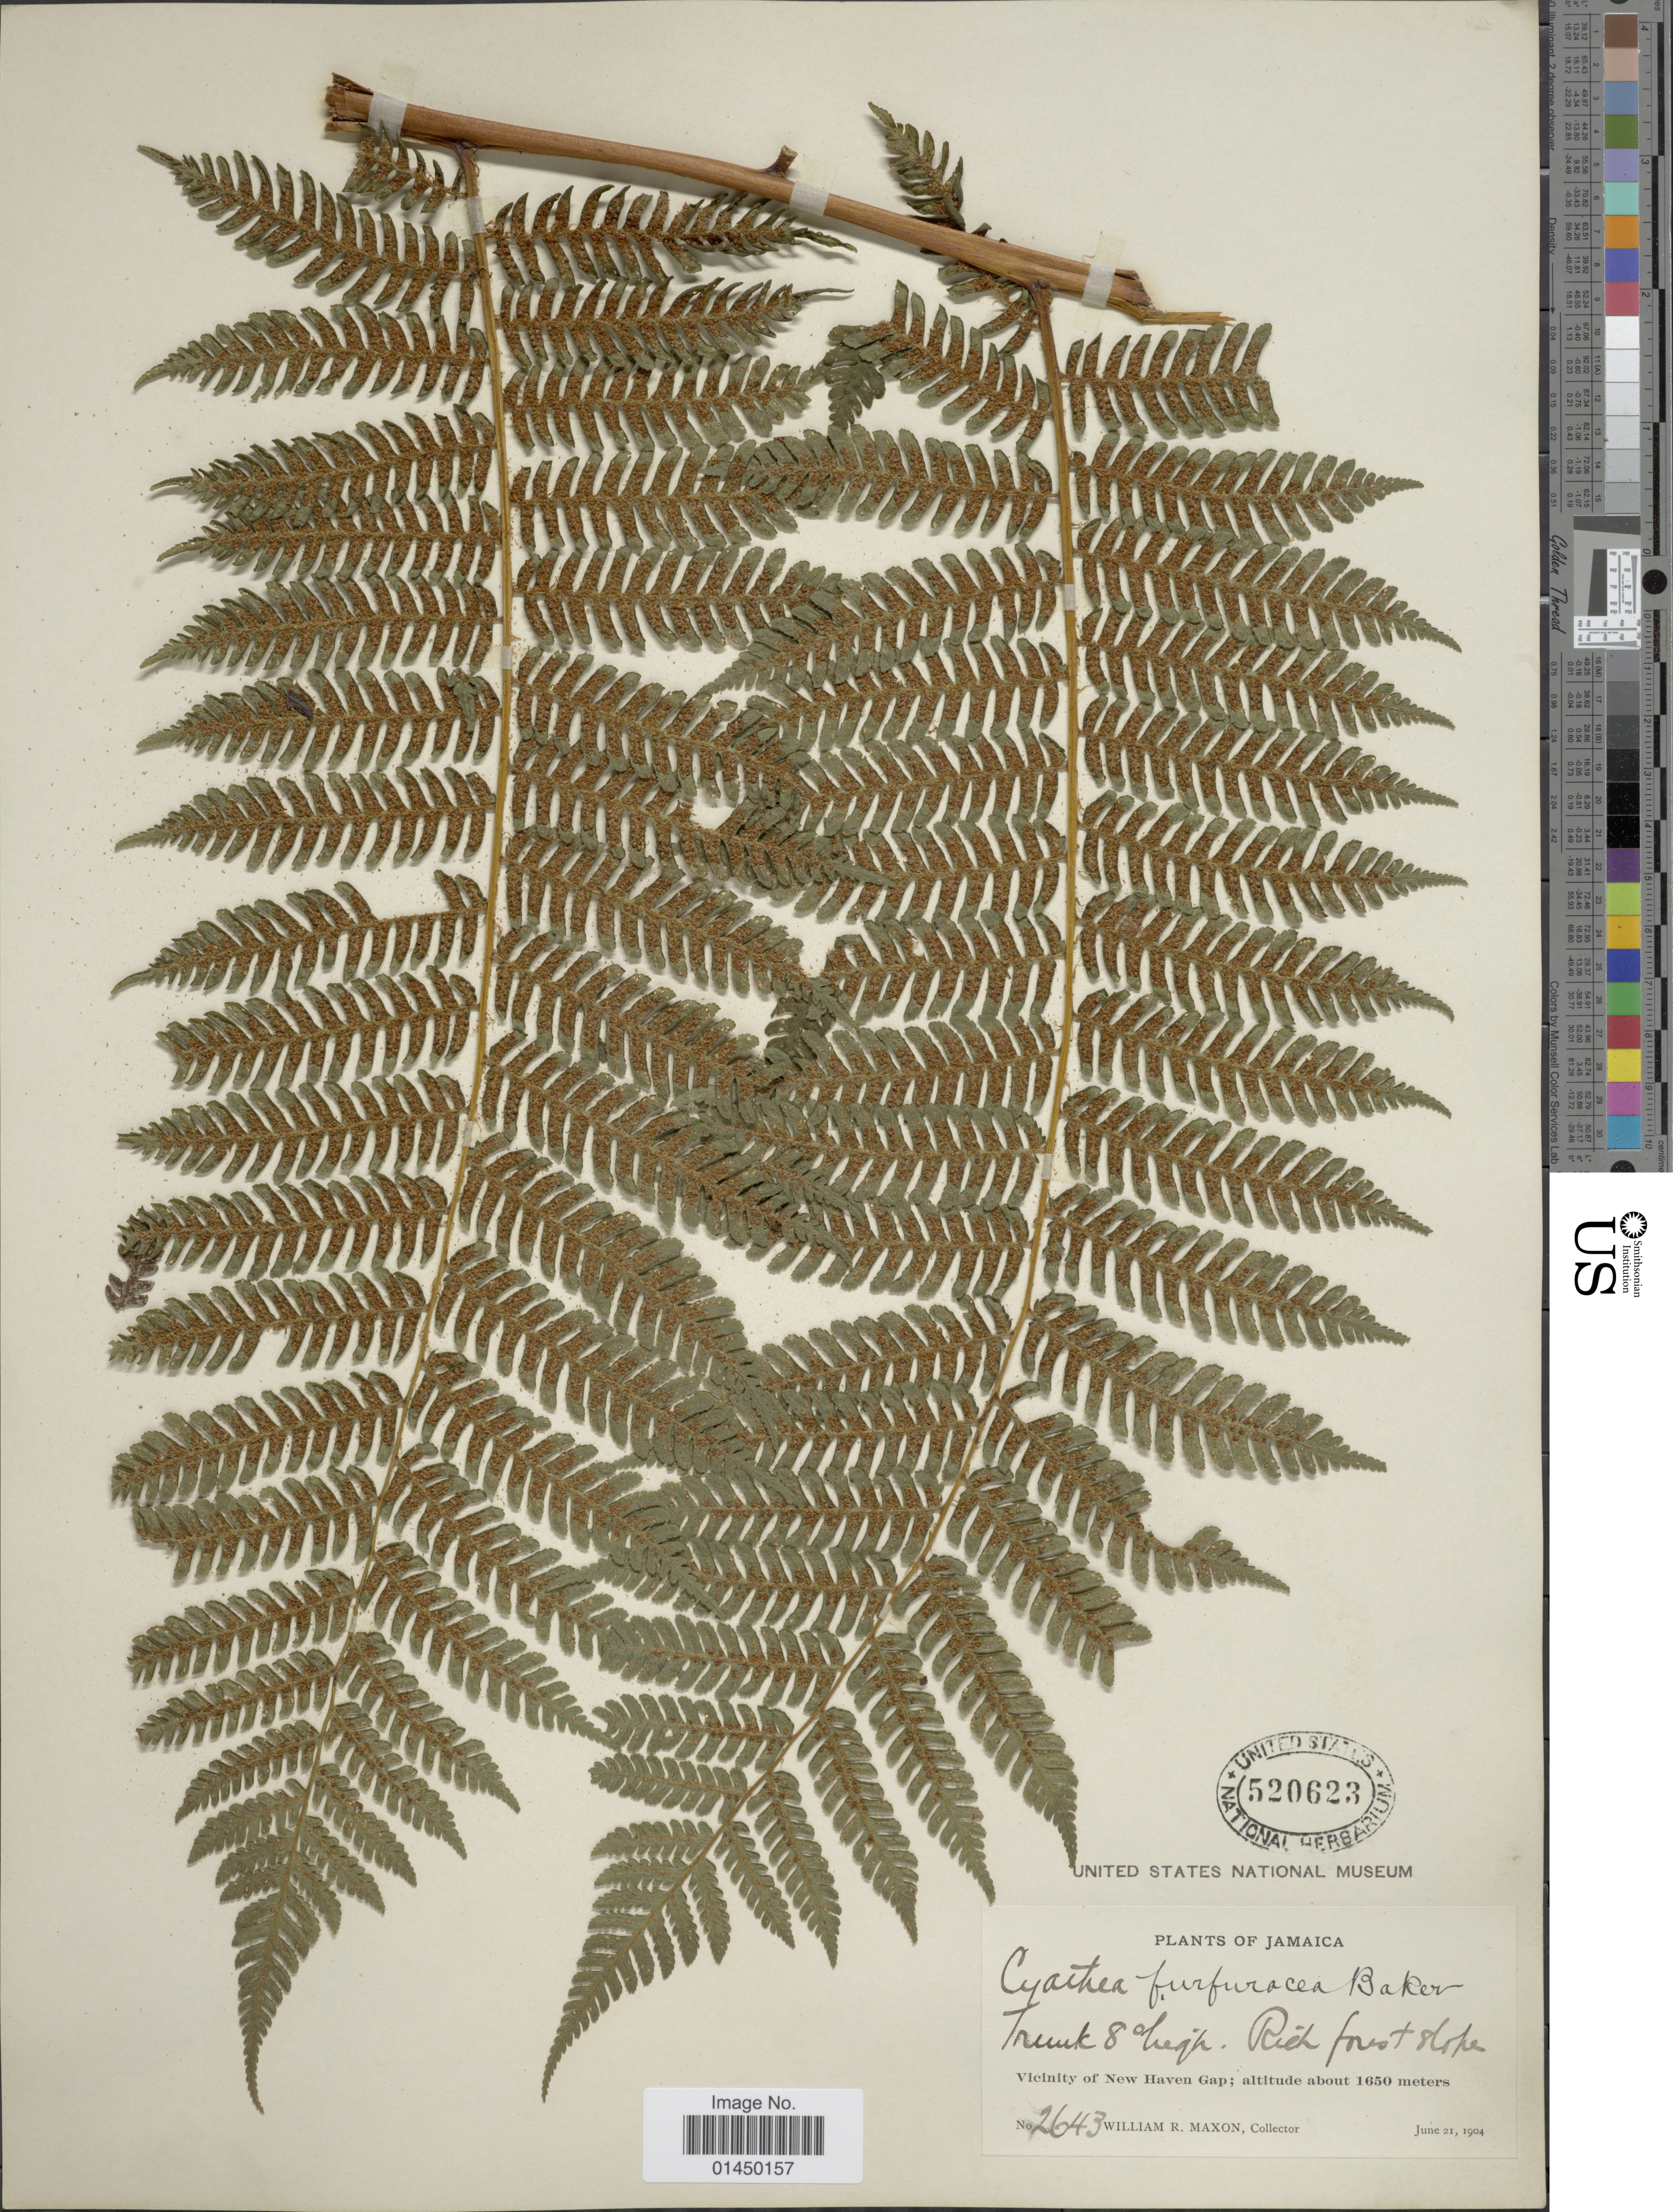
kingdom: Plantae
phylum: Tracheophyta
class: Polypodiopsida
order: Cyatheales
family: Cyatheaceae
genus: Cyathea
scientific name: Cyathea furfuracea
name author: Christ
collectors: W. R. Maxon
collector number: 2643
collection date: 1904-06-21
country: Jamaica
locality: Vicinity of New Haven Gap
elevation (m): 1650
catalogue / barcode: US 520623